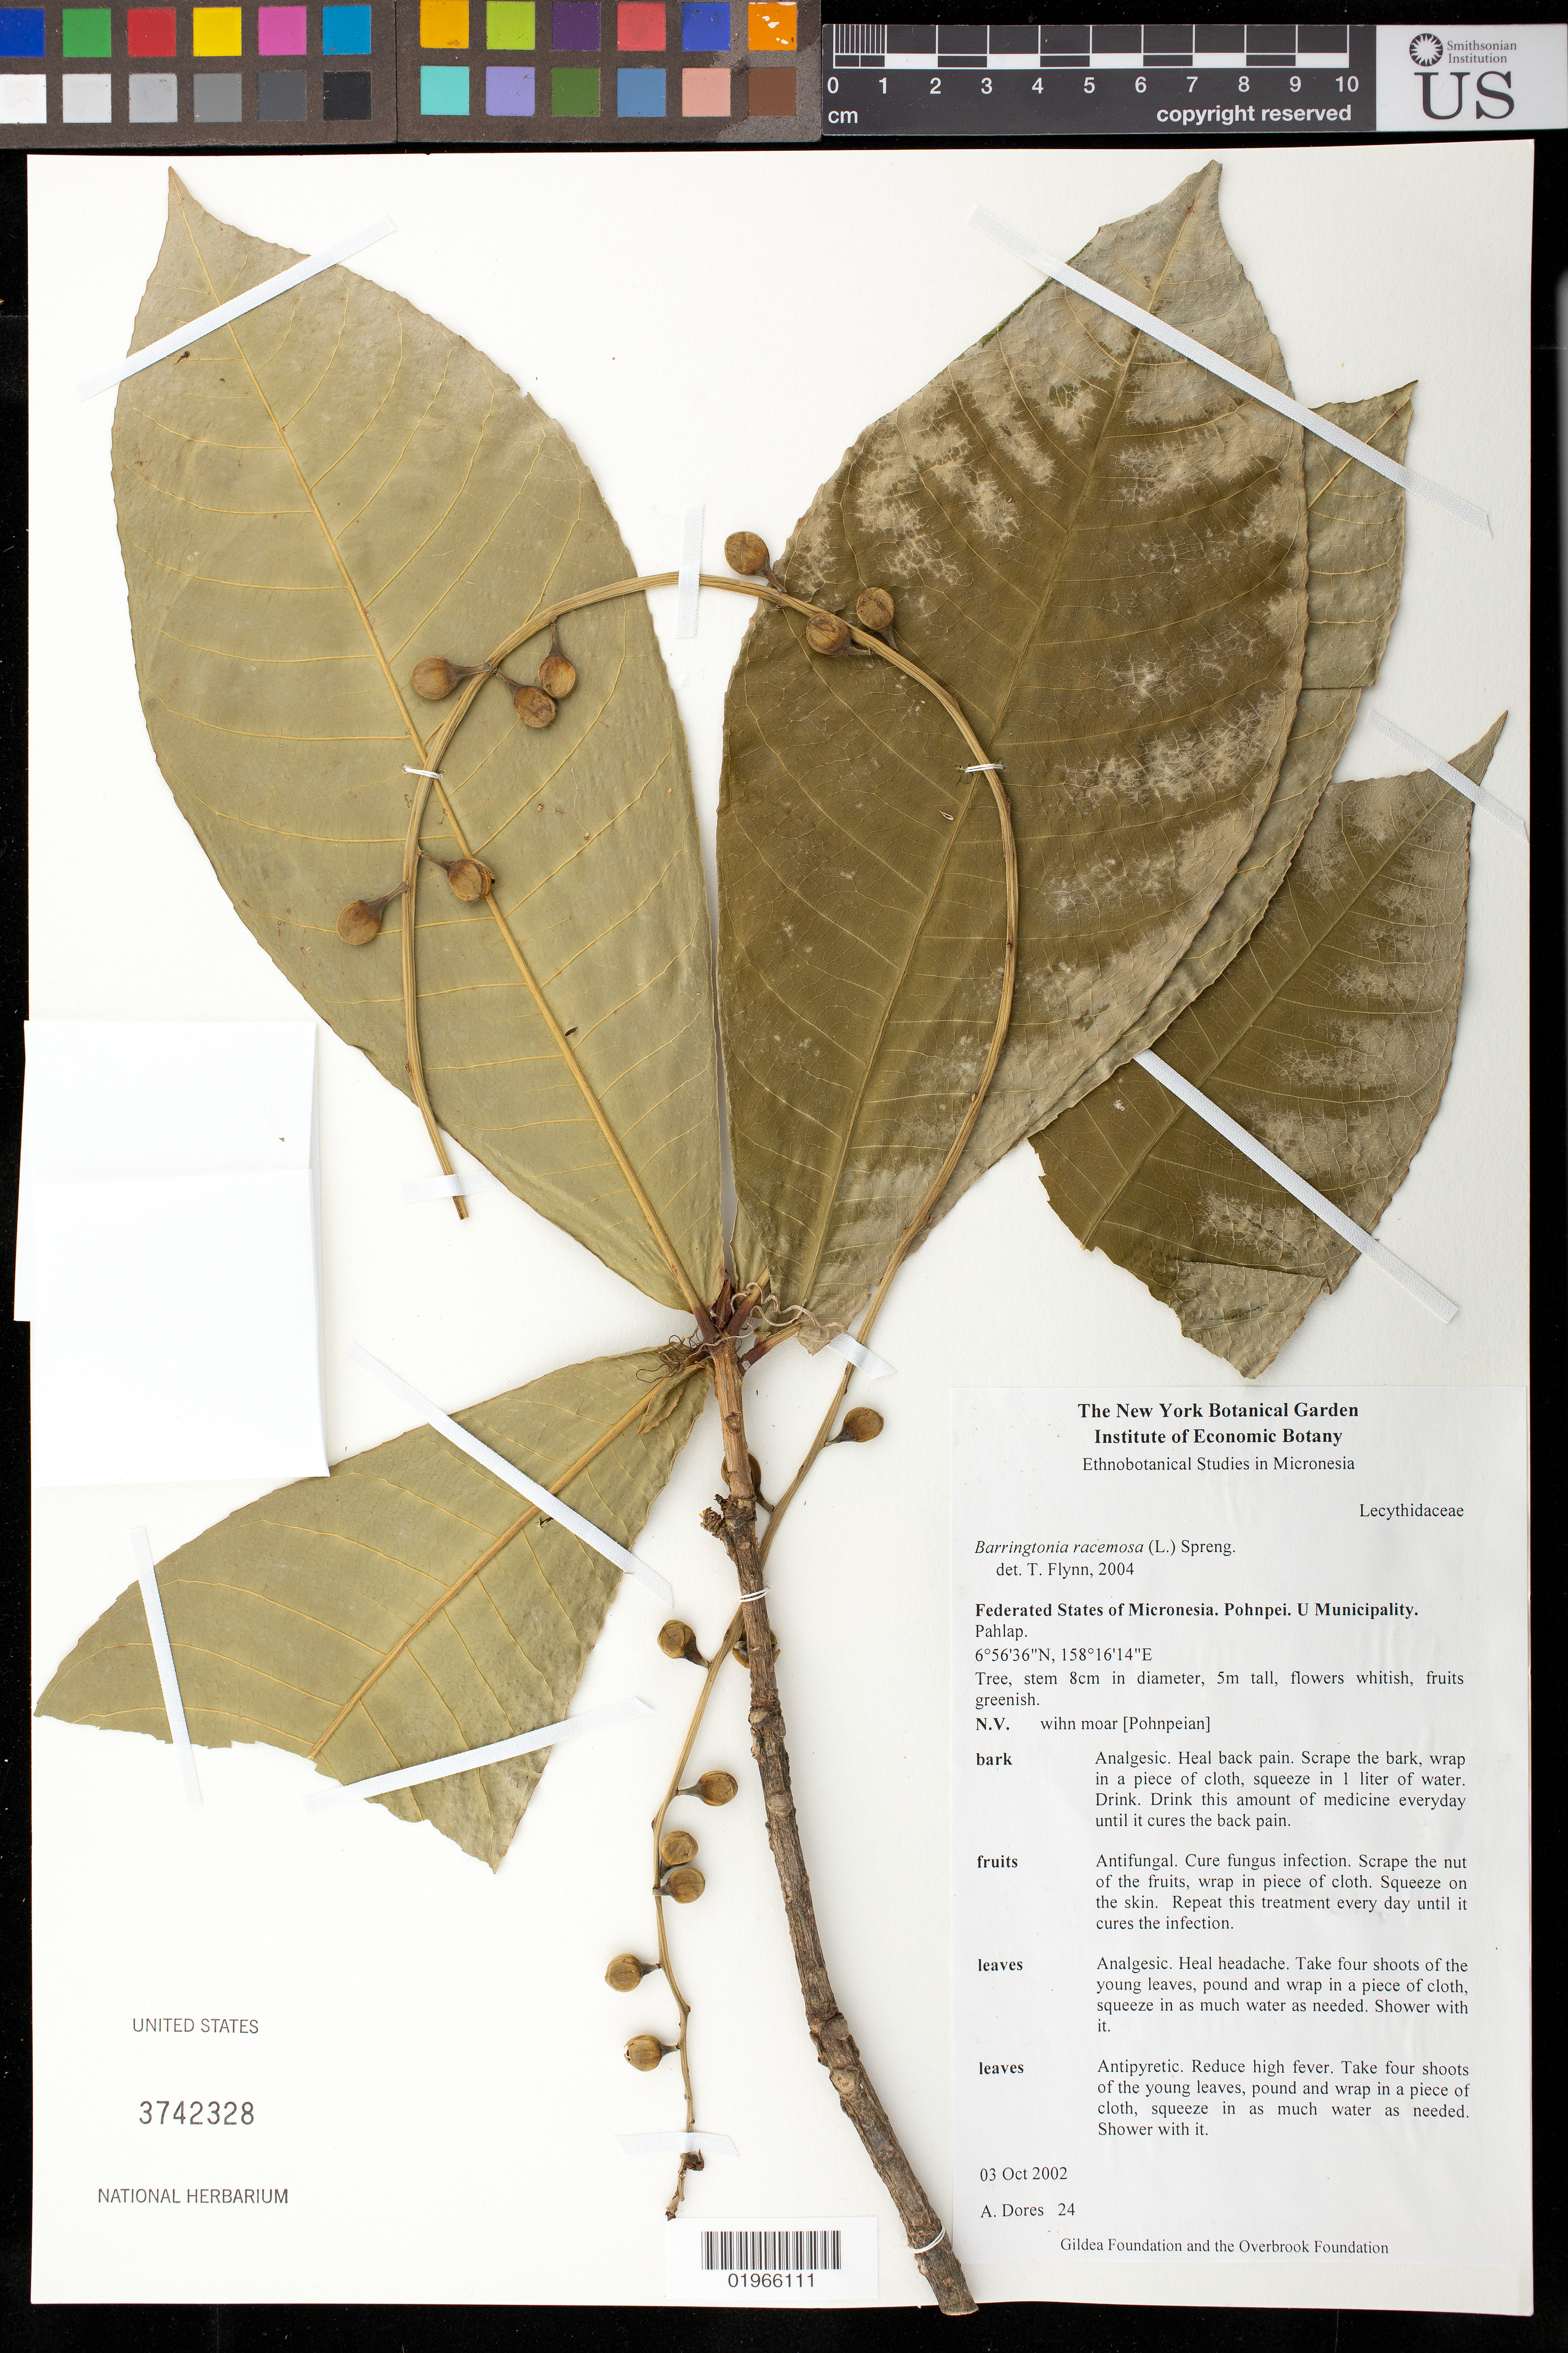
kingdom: Plantae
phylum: Tracheophyta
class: Magnoliopsida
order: Ericales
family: Lecythidaceae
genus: Barringtonia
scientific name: Barringtonia racemosa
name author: (L.) Spreng.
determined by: Flynn, T. W.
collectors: A. Dores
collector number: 24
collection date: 2002-10-03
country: Micronesia, Federated States of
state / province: Pohnpei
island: Pohnpei [Ponape]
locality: U Municipality, Pahlap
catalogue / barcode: US 3742328